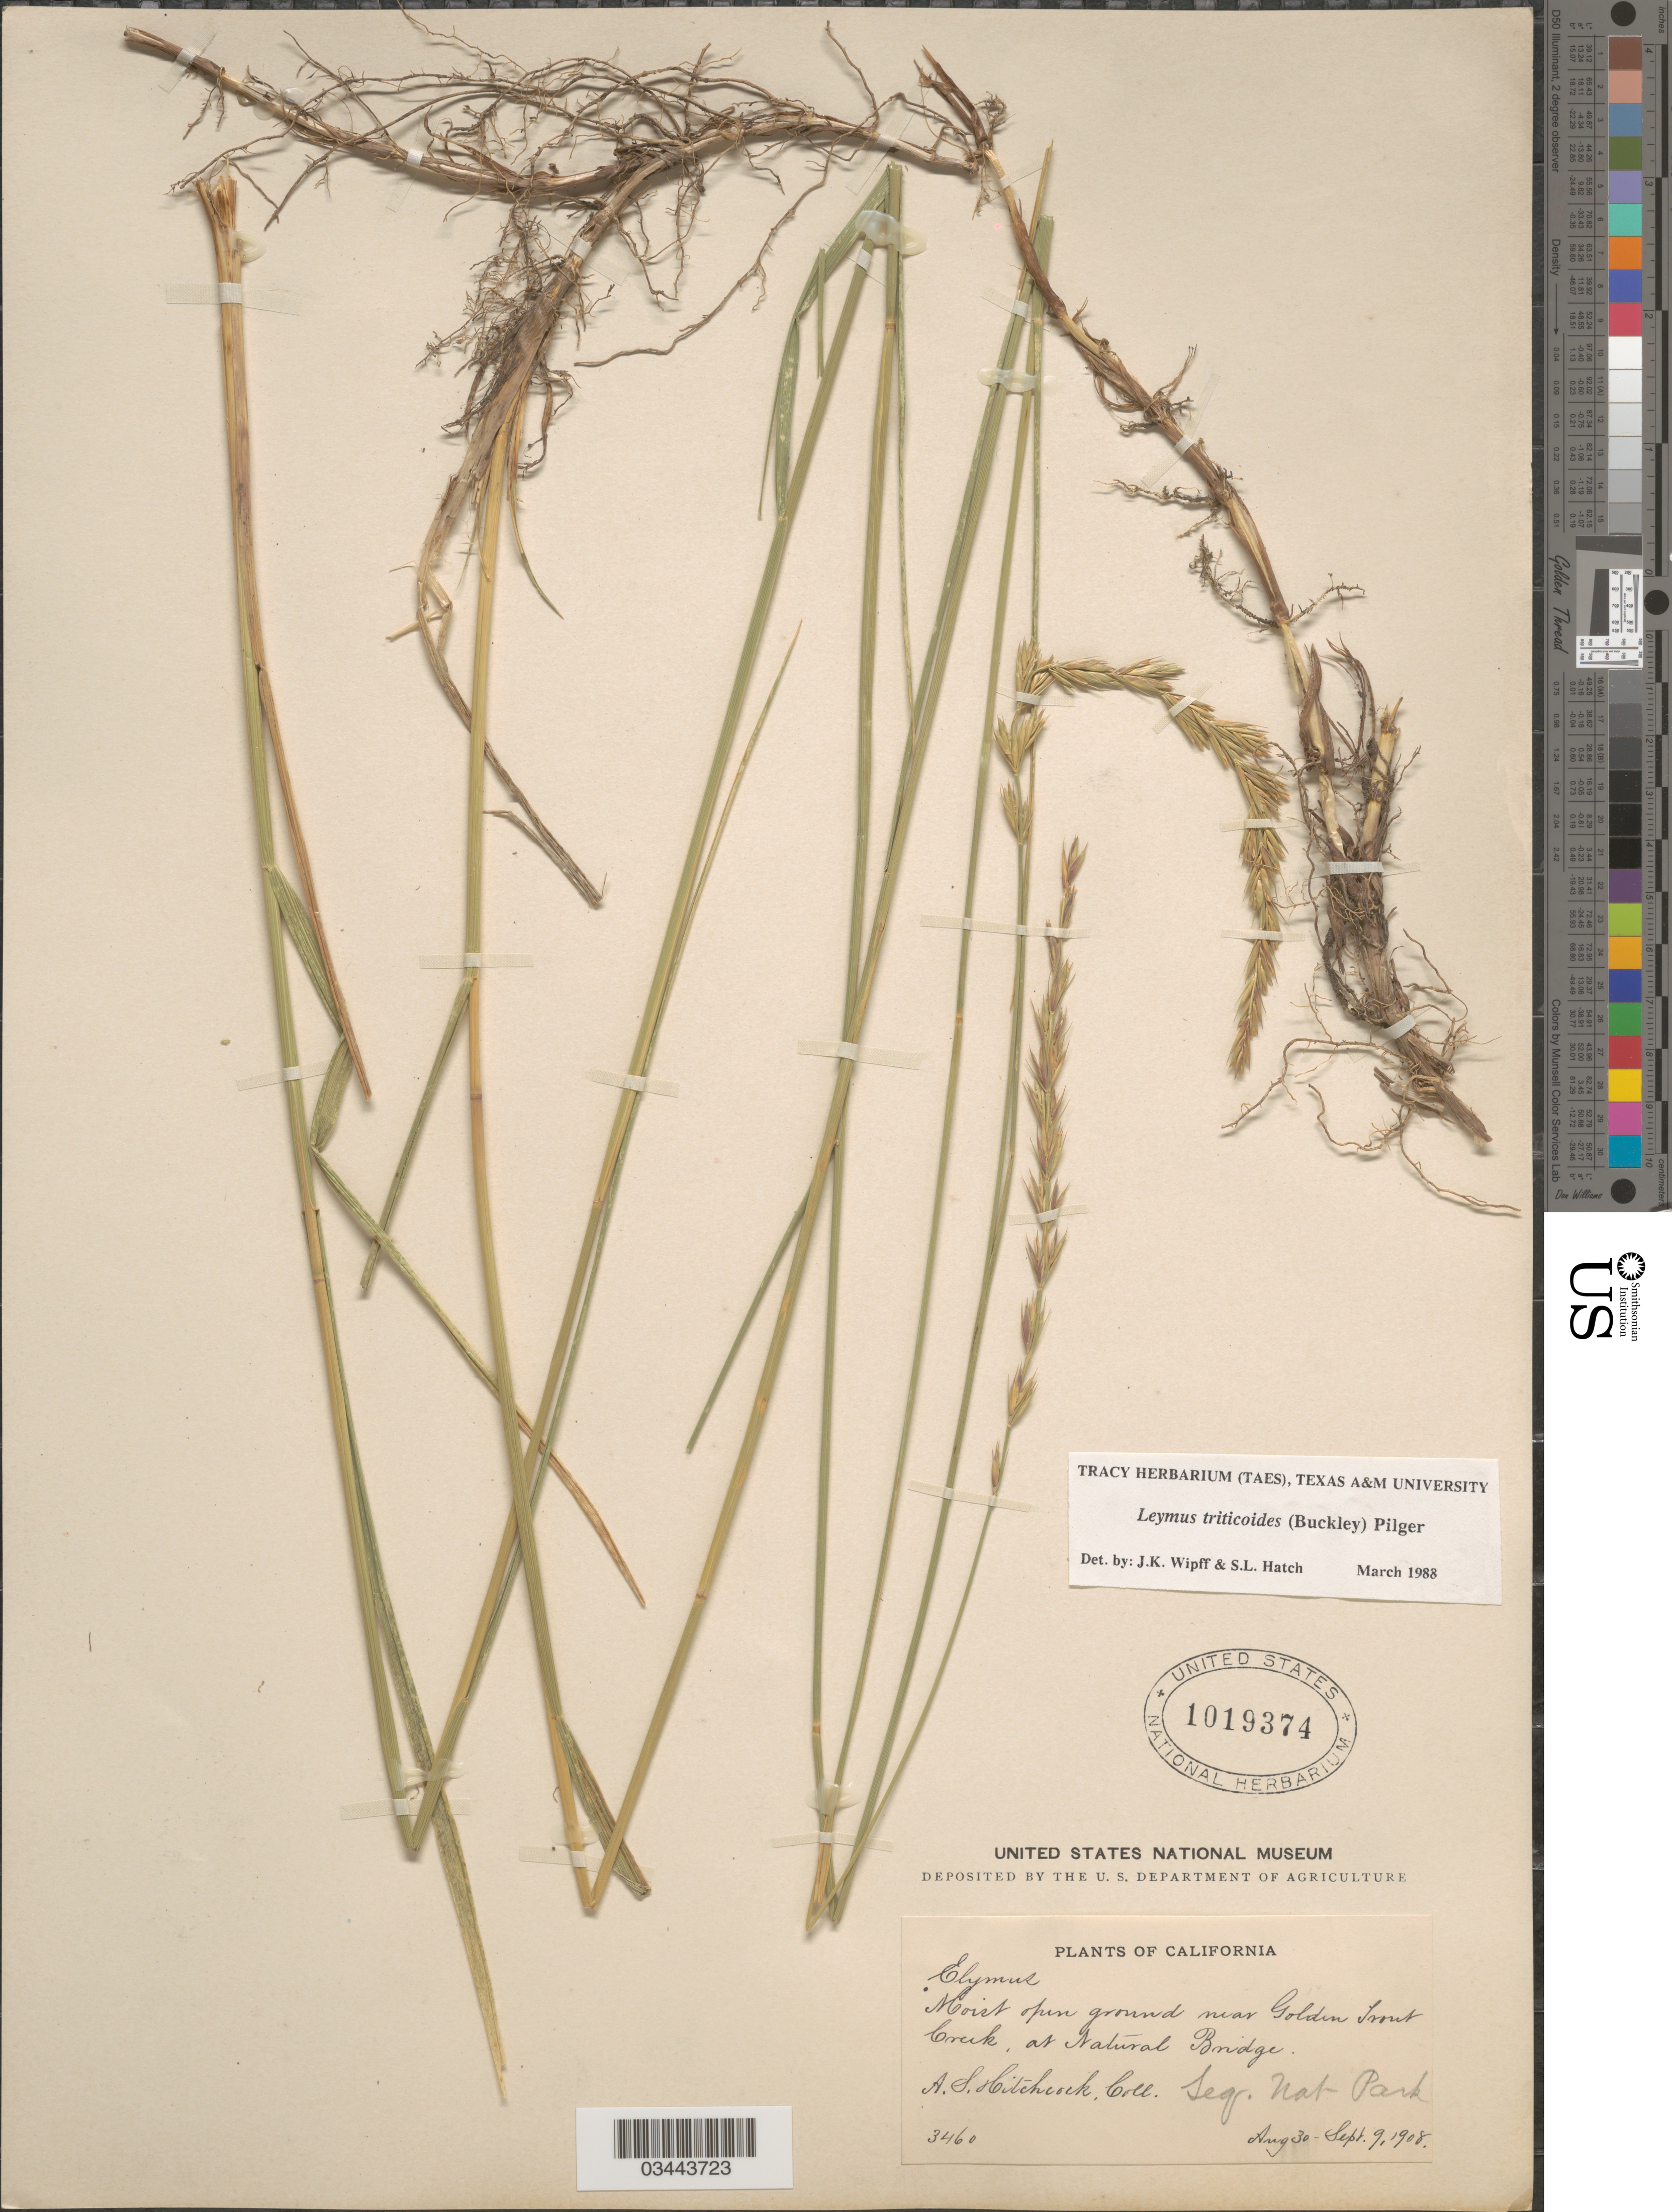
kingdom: Plantae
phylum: Tracheophyta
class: Liliopsida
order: Poales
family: Poaceae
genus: Leymus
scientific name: Leymus triticoides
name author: (Buckley) Pilg.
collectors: A. S. Hitchcock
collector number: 3460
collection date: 1908-08-30/1908-09-09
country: United States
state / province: California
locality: Moist open ground near Golden Trout Creek at Natural Bridge. Seq. Nat Park.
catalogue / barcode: US 1019374